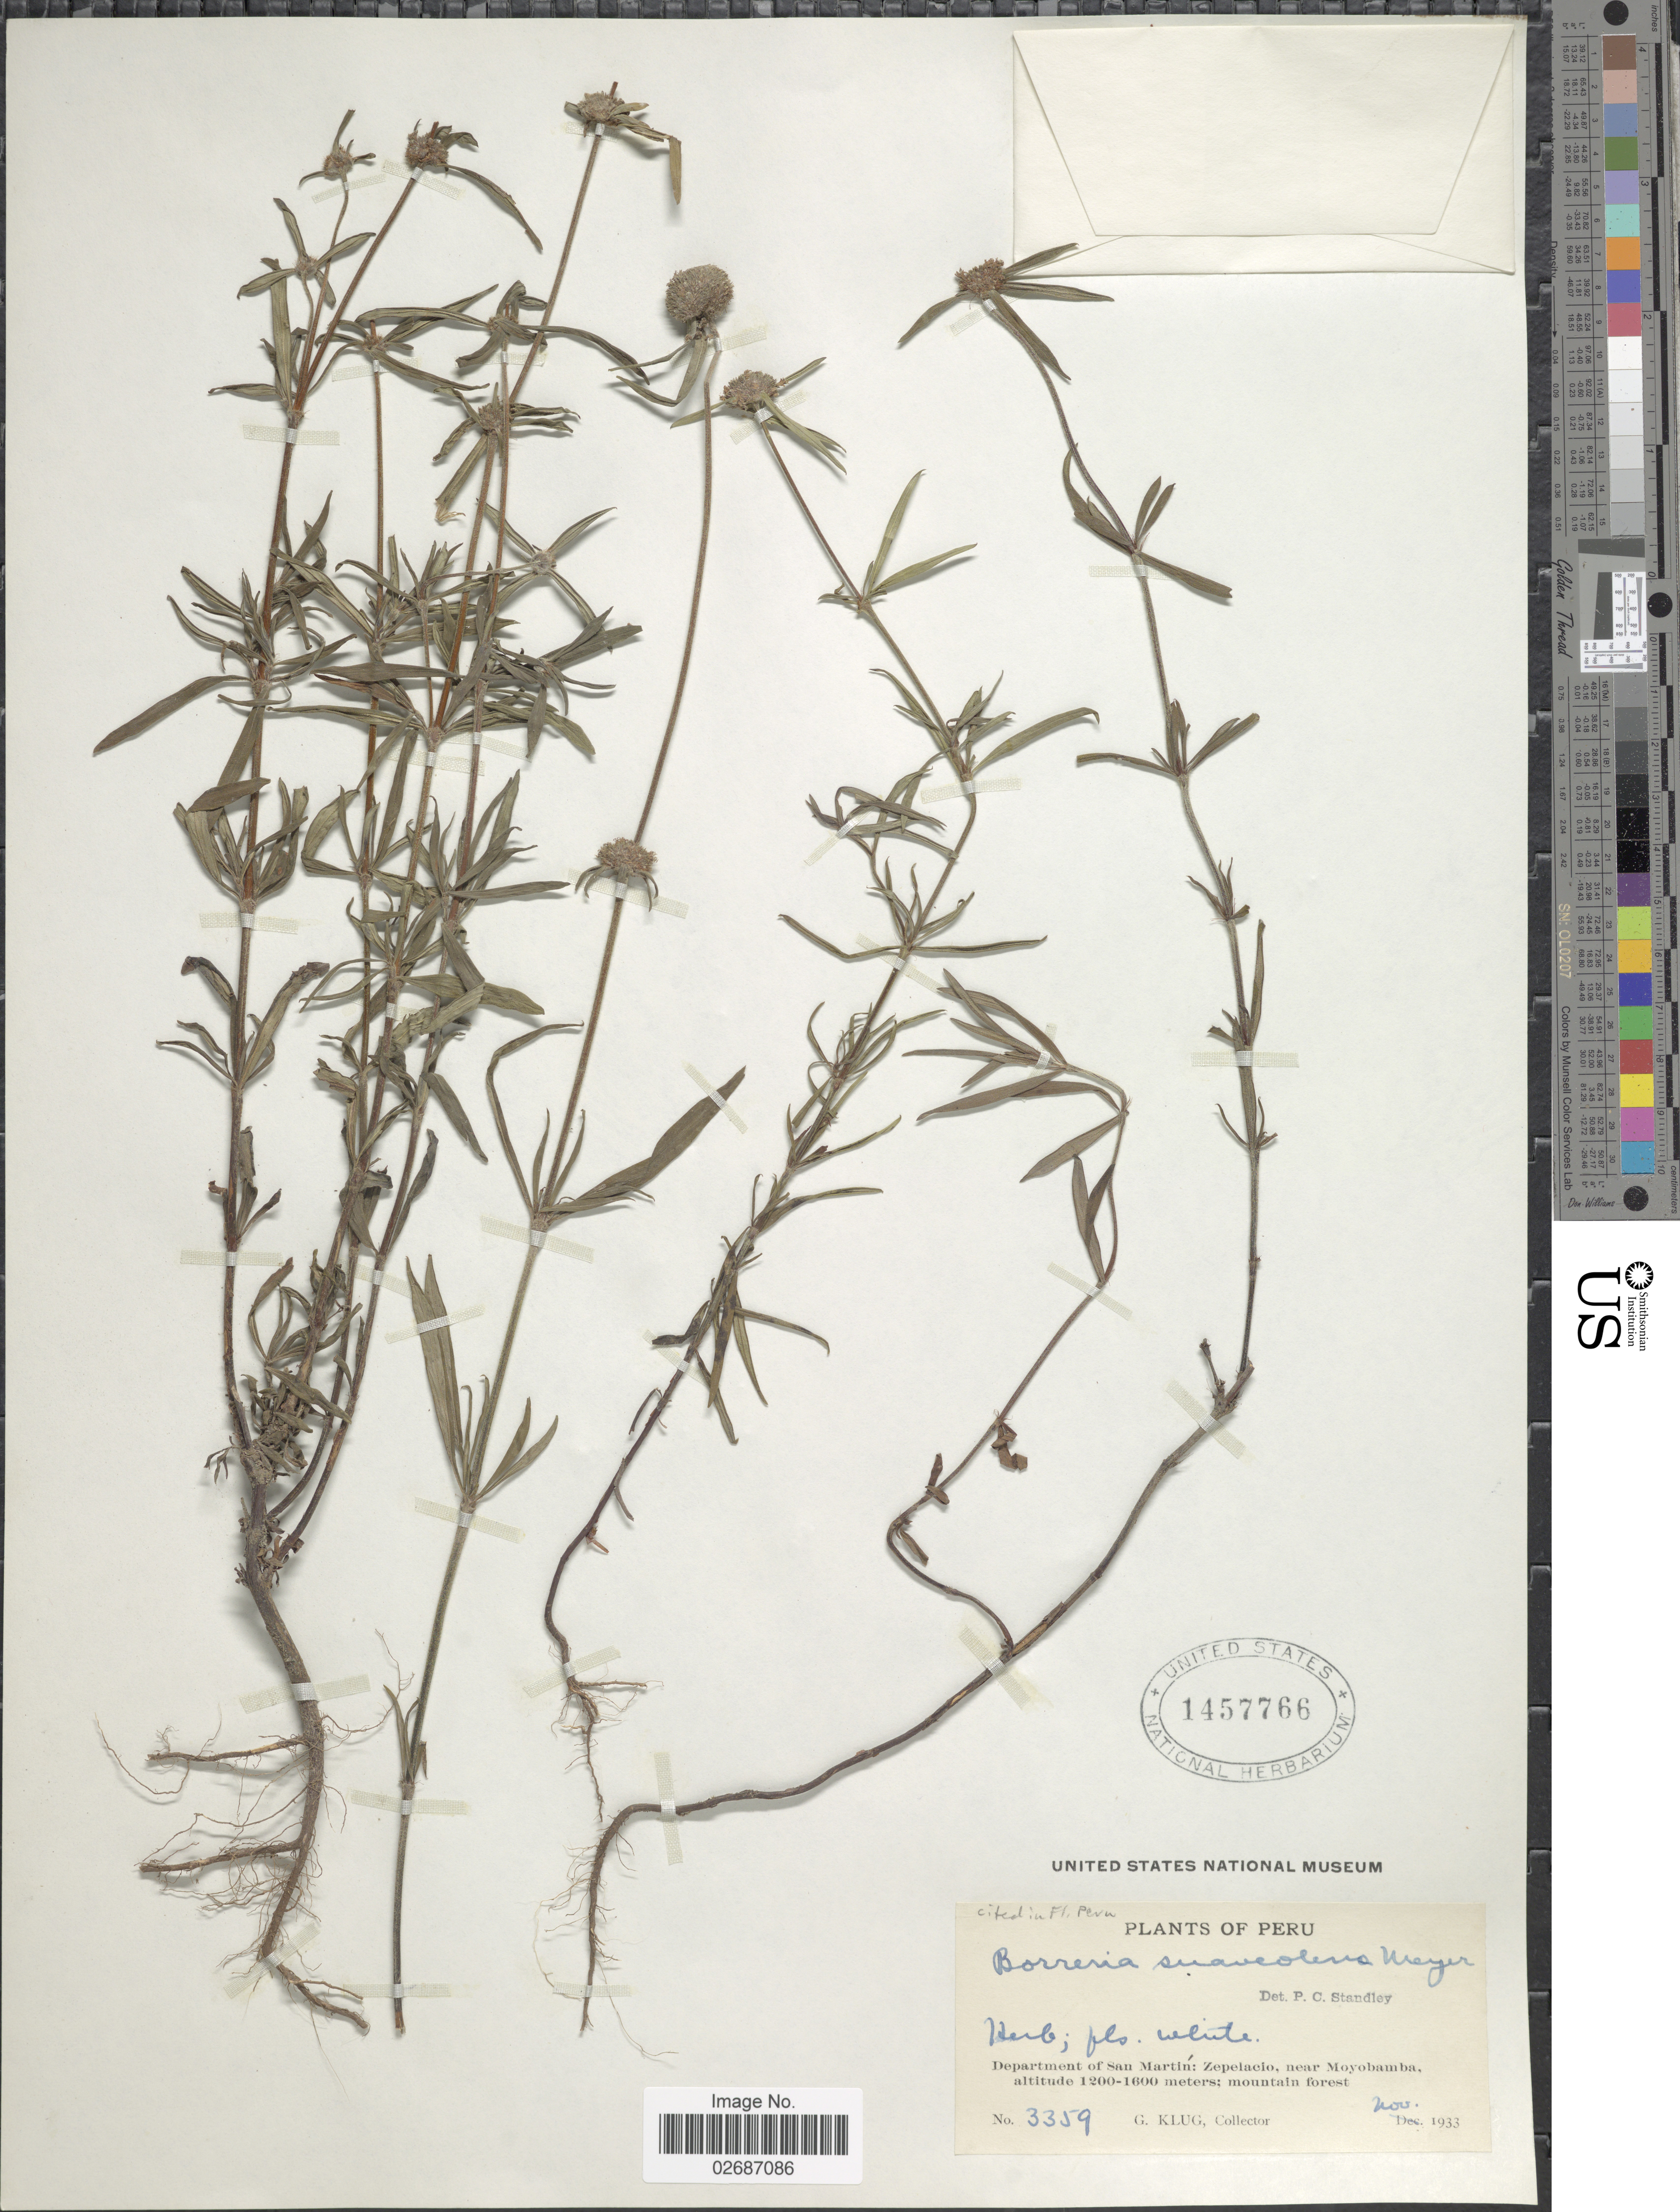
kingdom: Plantae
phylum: Tracheophyta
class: Magnoliopsida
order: Gentianales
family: Rubiaceae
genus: Borreria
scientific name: Borreria suaveolens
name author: G. Mey.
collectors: G. Klug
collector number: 3359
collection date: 1933-11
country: Peru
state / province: San Martín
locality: Zepelacio, near Moyobamba, mountain forest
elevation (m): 1200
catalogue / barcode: US 1457766